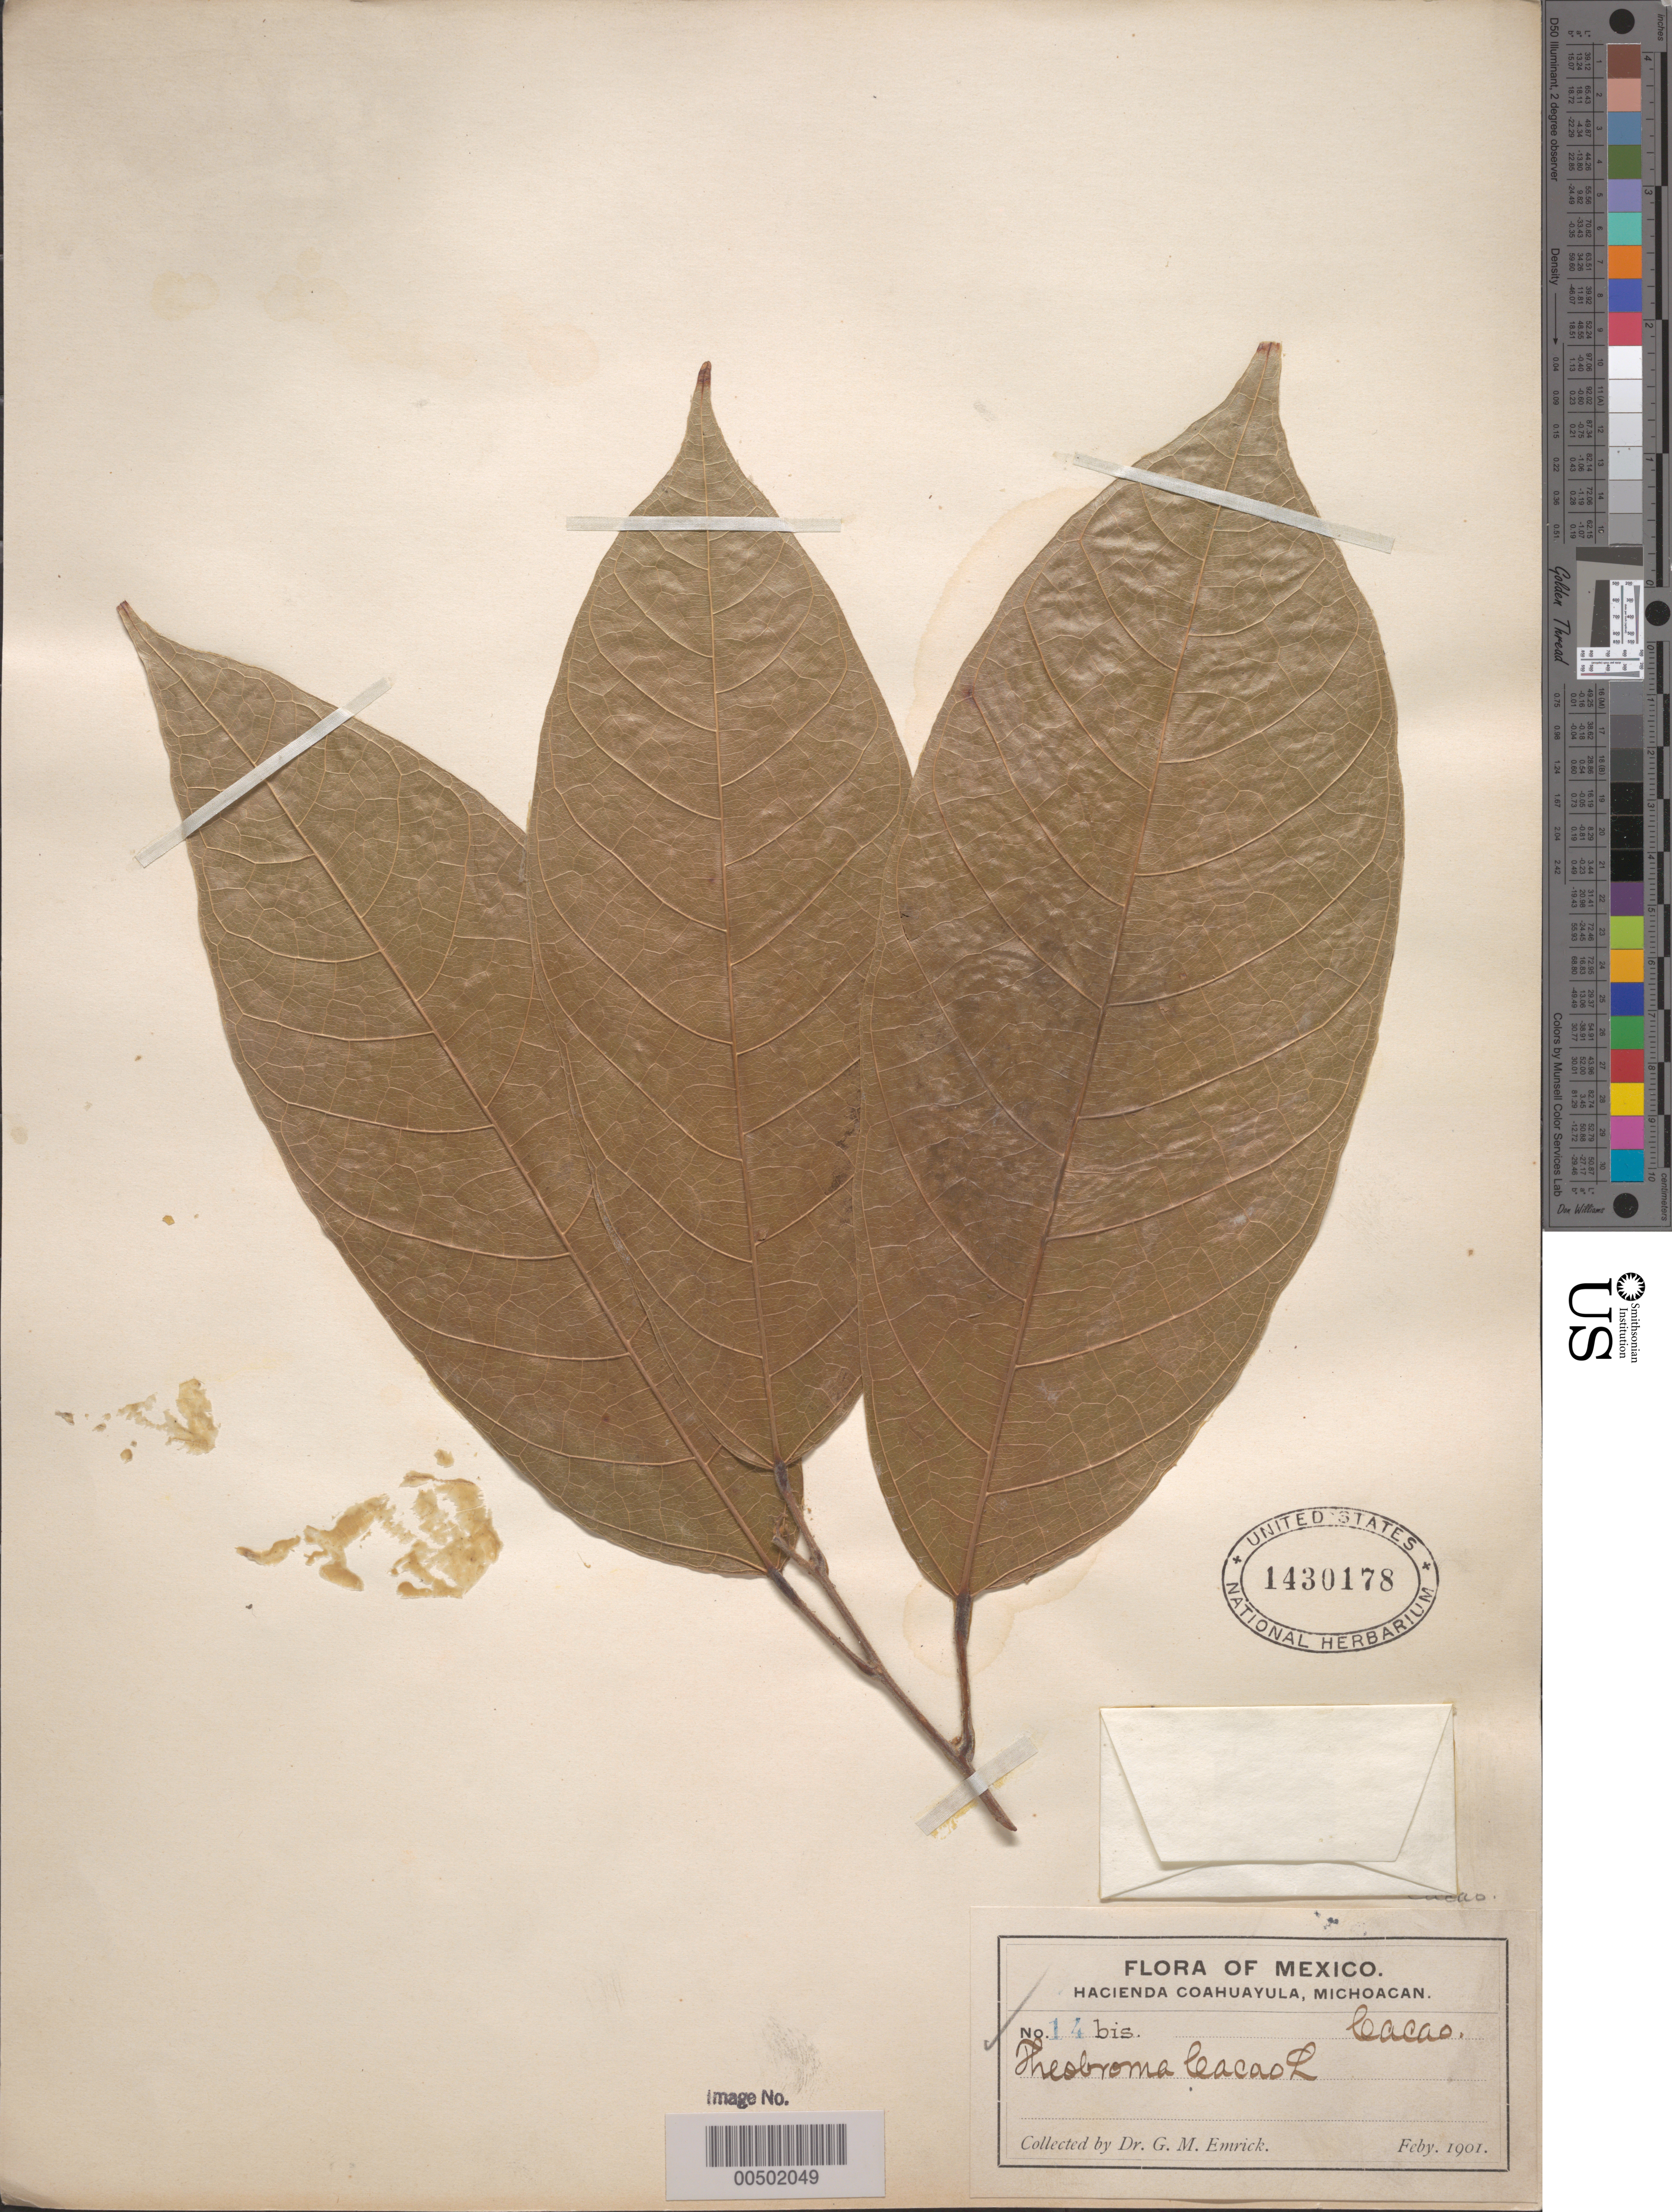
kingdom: Plantae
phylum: Tracheophyta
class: Magnoliopsida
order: Malvales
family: Malvaceae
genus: Theobroma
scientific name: Theobroma cacao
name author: L.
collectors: G. Emrick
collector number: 14bis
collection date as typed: Feb 1901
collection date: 1901-02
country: Mexico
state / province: Michoacán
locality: Hacienda Coahuayula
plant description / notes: Common name: cacao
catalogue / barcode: US 1430178